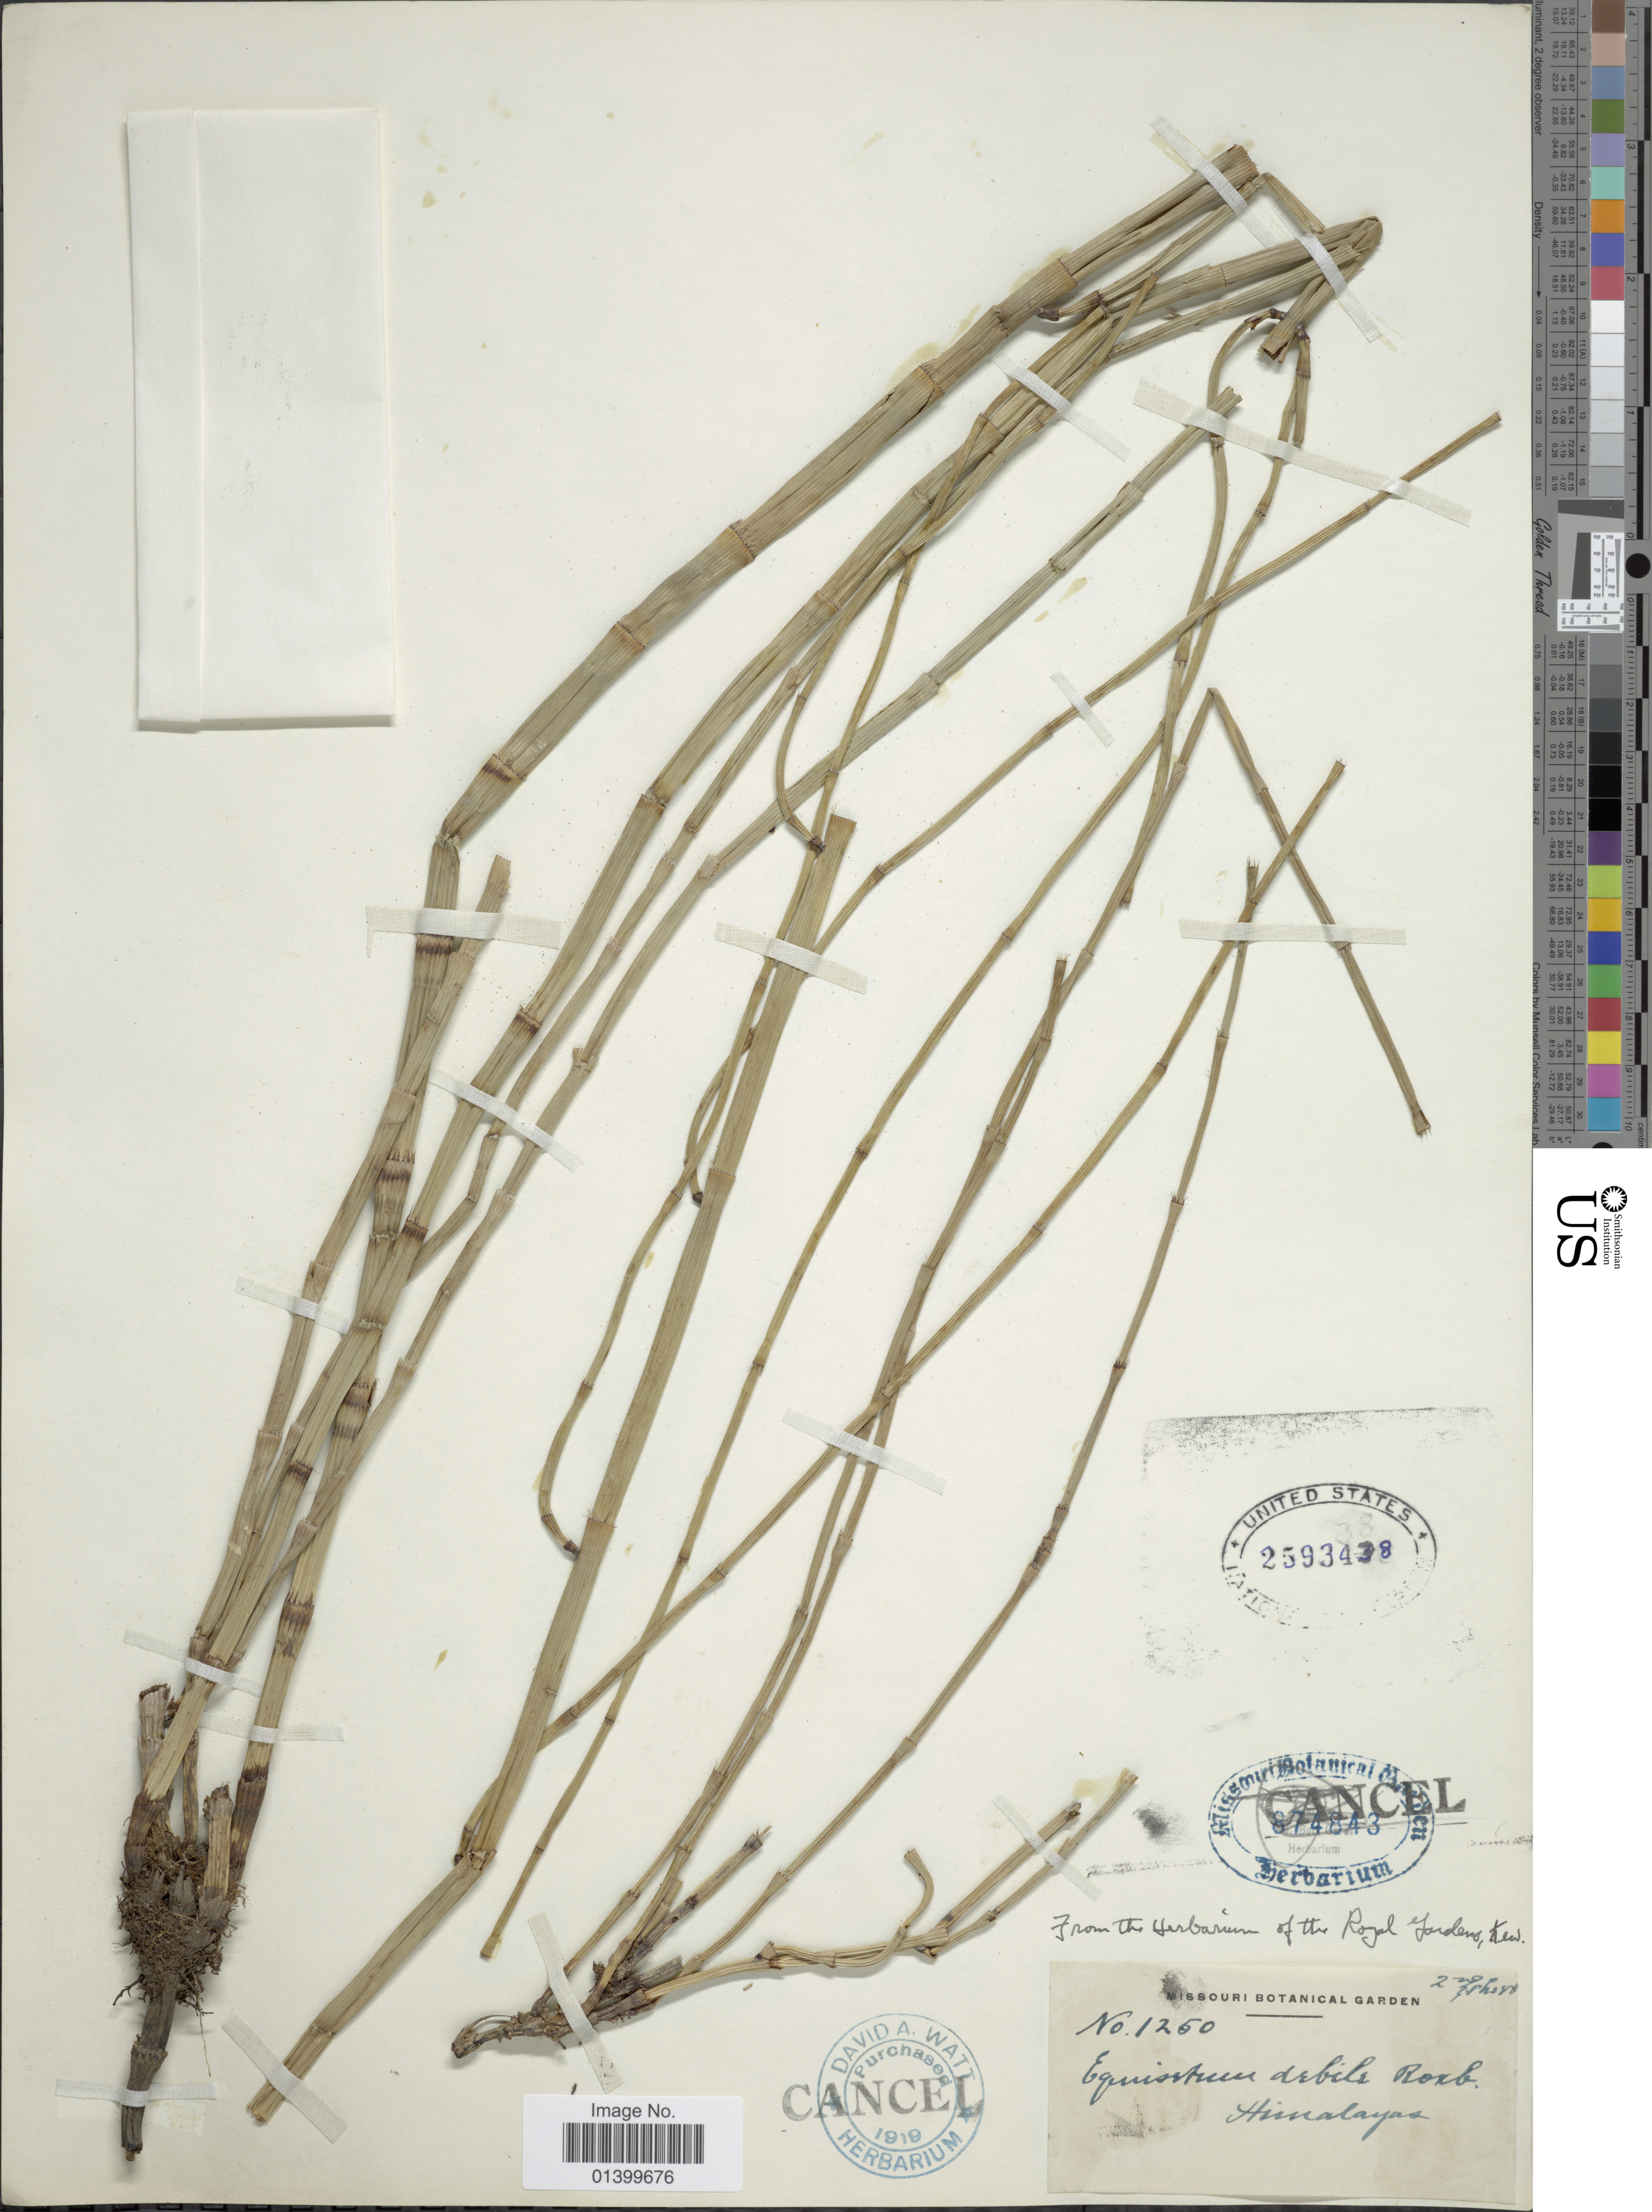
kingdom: Plantae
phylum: Tracheophyta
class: Polypodiopsida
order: Equisetales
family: Equisetaceae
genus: Equisetum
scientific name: Equisetum ramosissimum subsp. debile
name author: (Roxb. ex Vaucher) Hauke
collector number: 1250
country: India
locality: Himalayas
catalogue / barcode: US 2593388